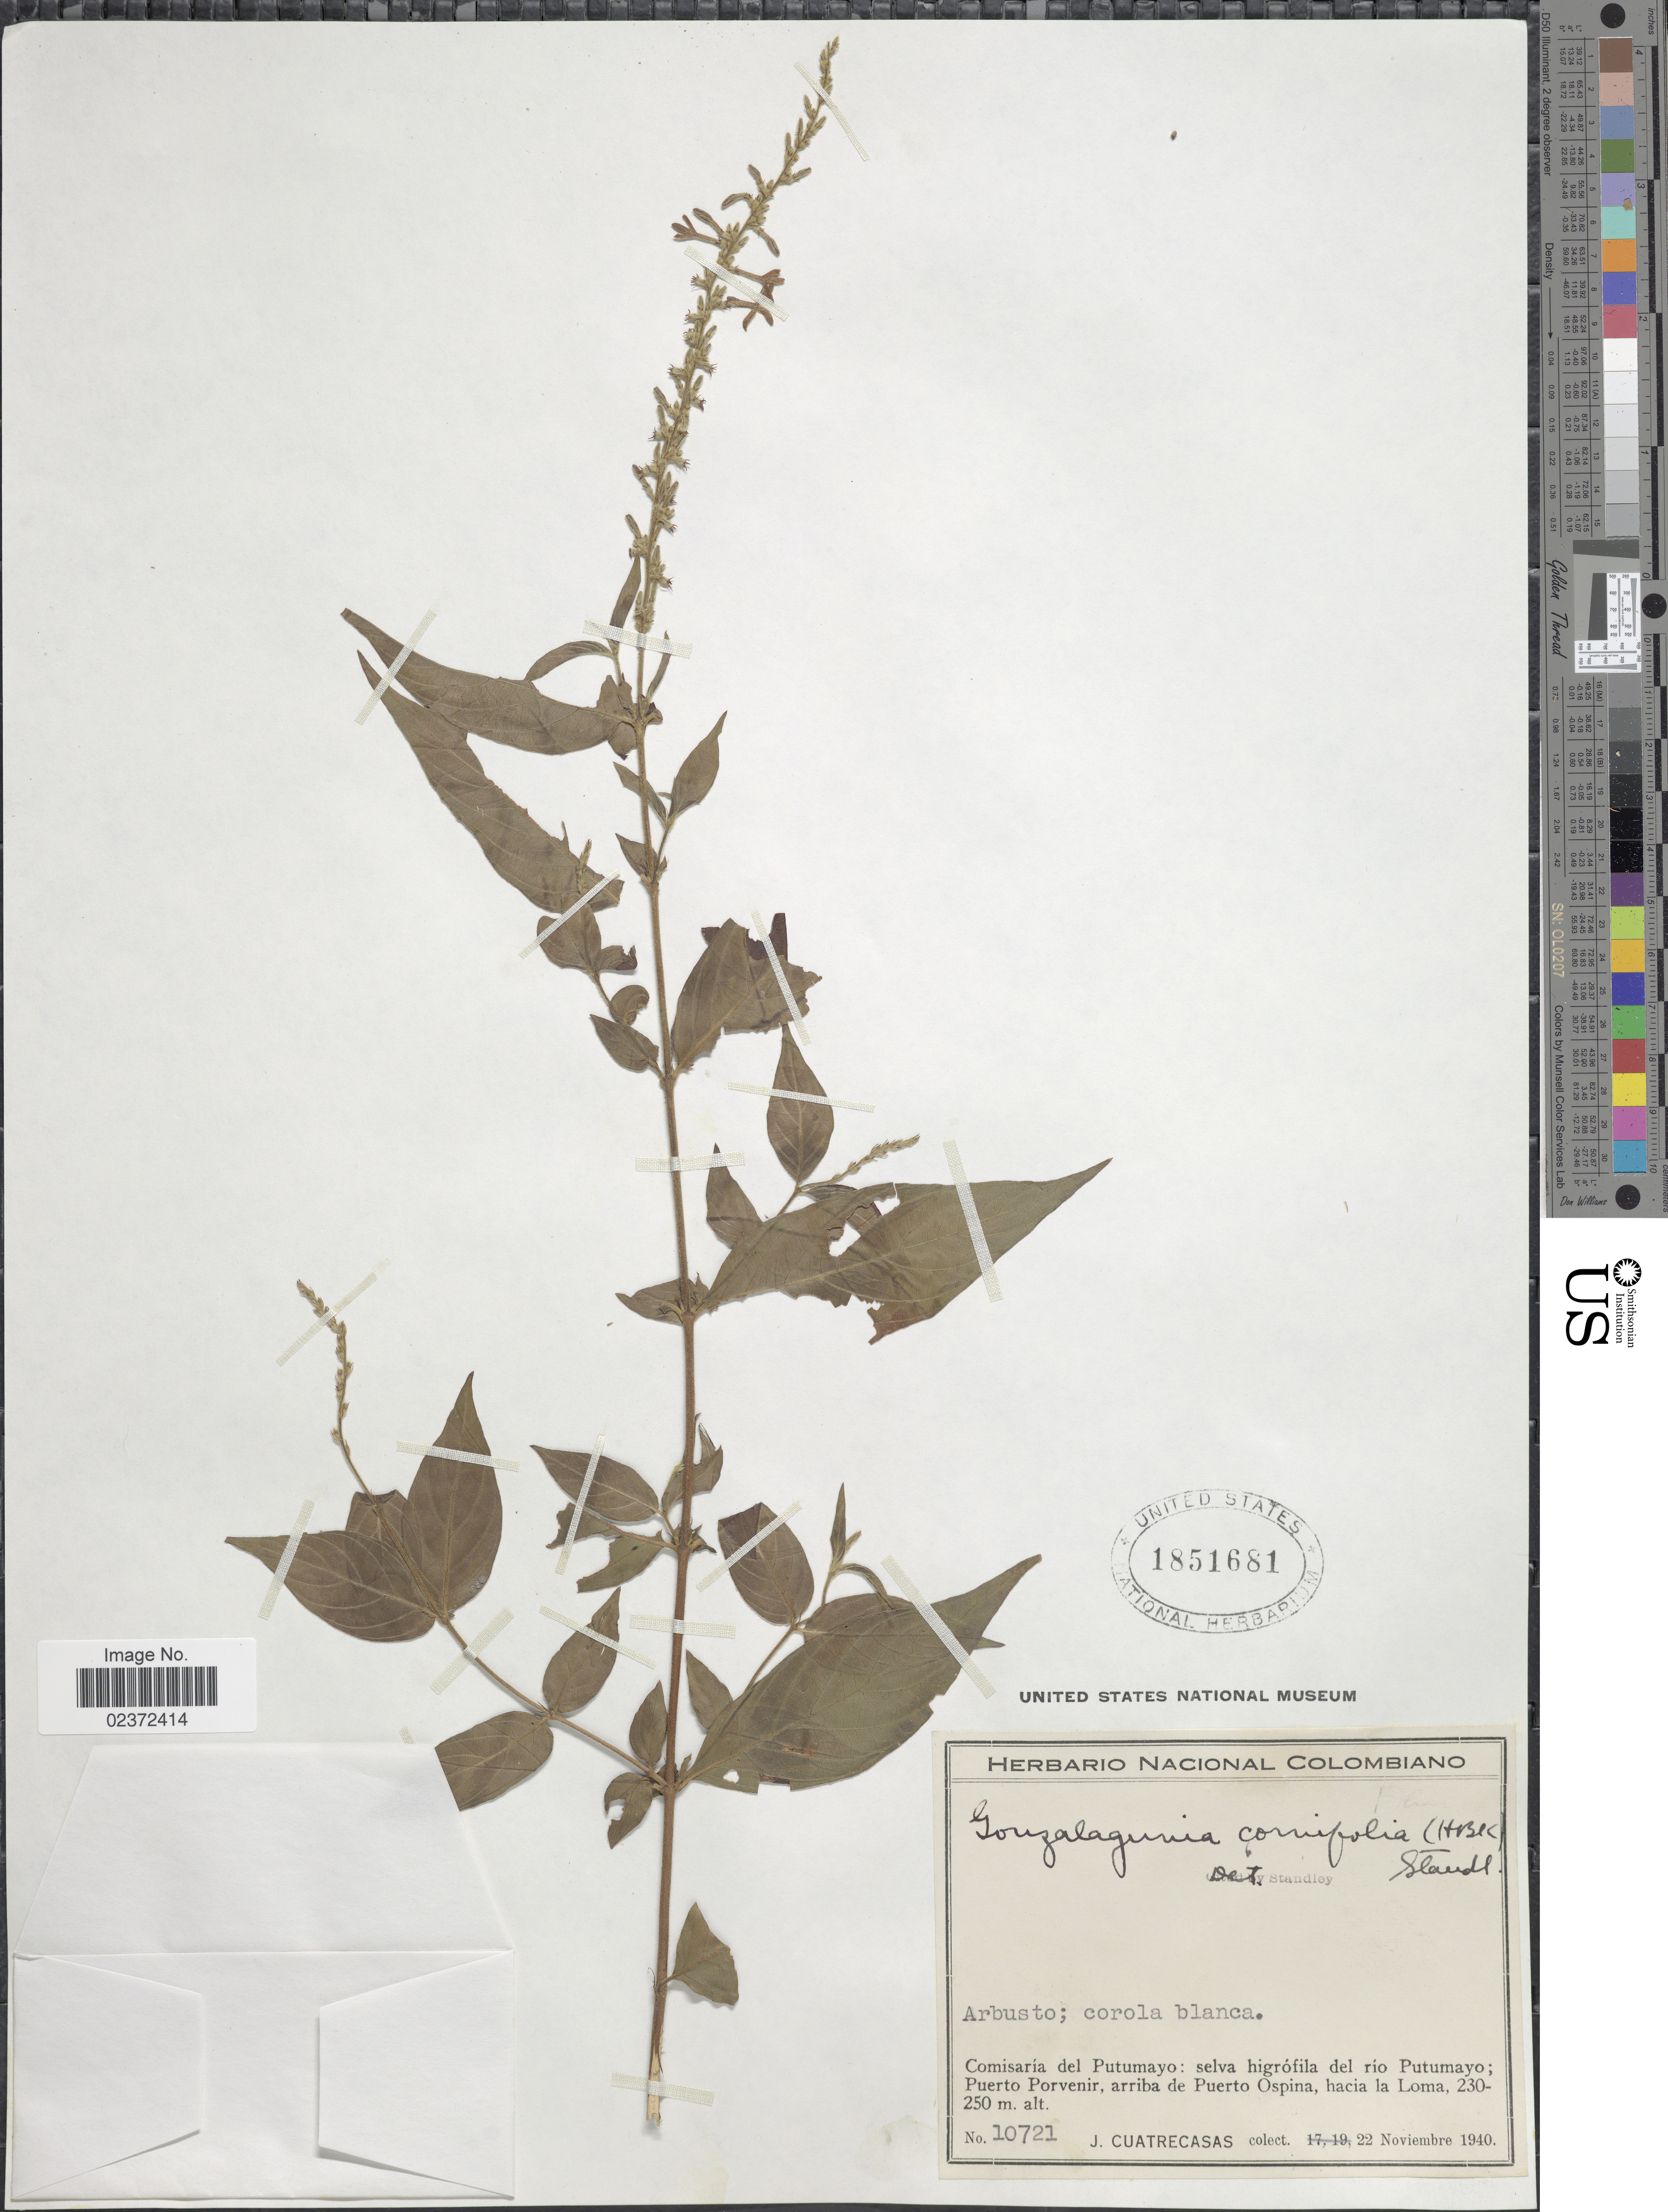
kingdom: Plantae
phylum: Tracheophyta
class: Magnoliopsida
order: Gentianales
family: Rubiaceae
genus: Gonzalagunia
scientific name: Gonzalagunia cornifolia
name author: (Kunth) Standl.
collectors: J. Cuatrecasas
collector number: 10721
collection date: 1940-11-22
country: Colombia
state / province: Putumayo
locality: Comisaría del Putumayo: selva higrófla del río Putumayo; Puerto Porvenir, arriba de Puerto Ospina, hacia la Loma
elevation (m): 230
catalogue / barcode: US 1851681